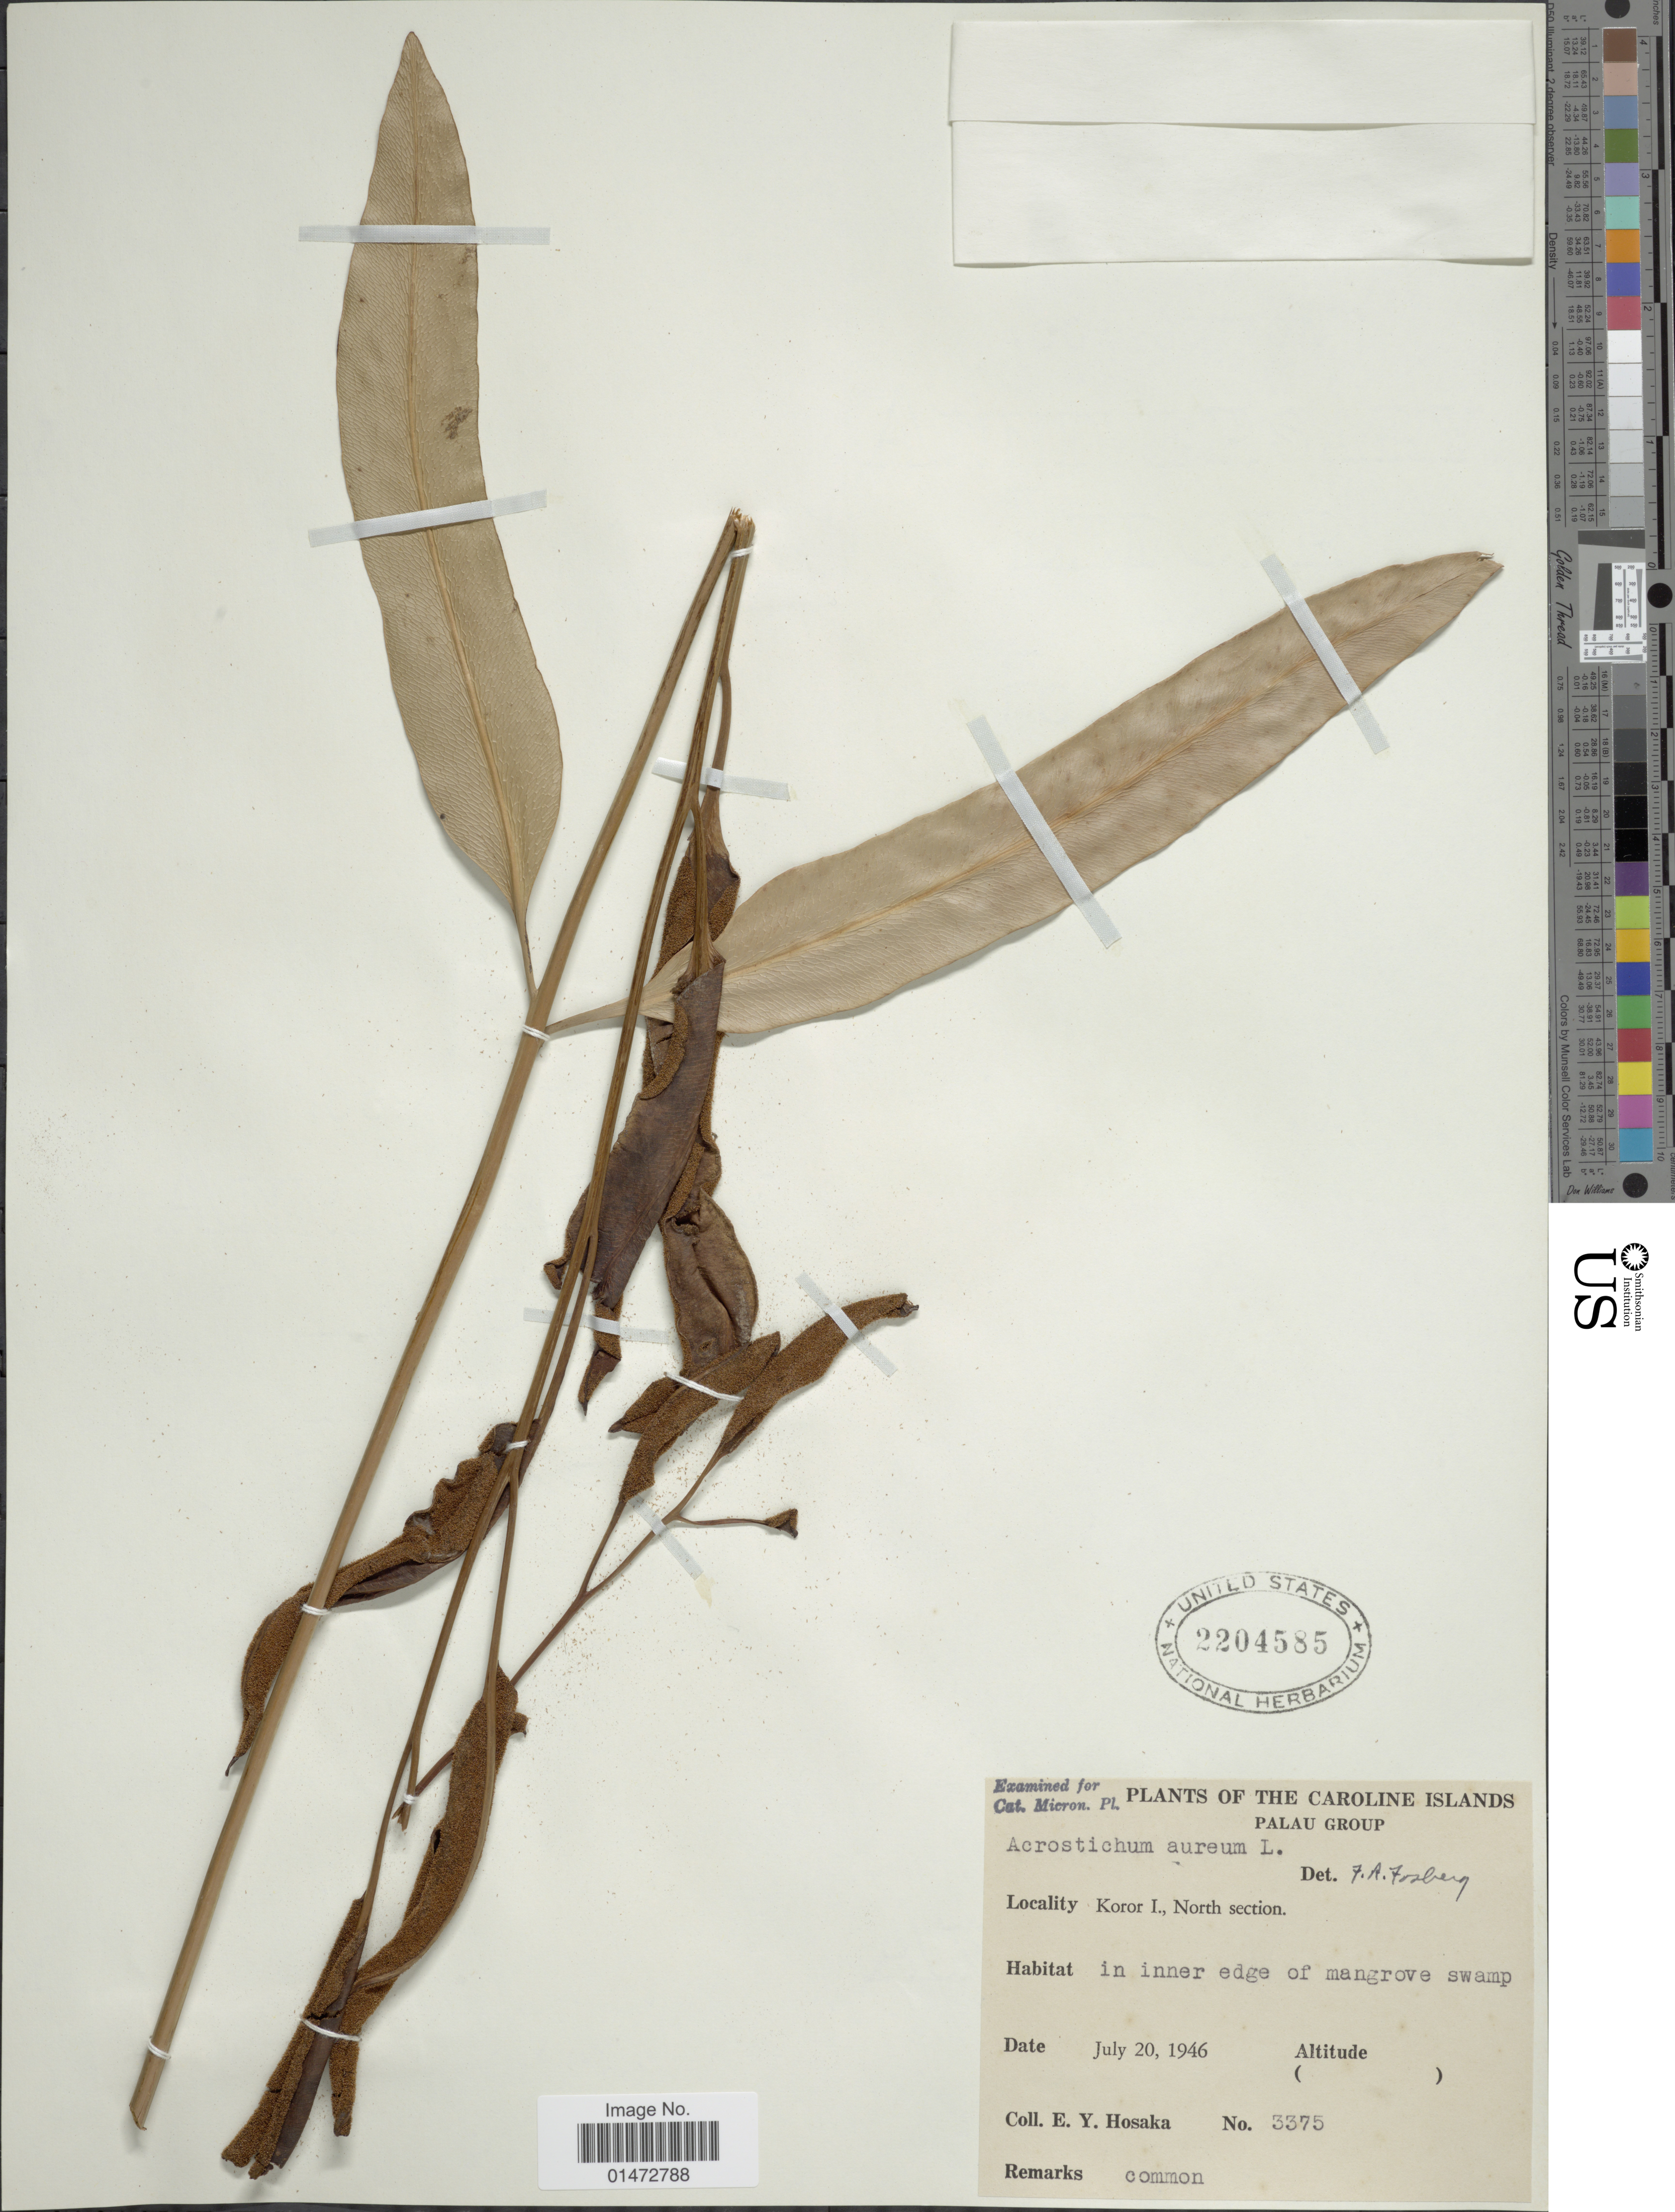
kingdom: Plantae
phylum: Tracheophyta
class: Polypodiopsida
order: Polypodiales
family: Pteridaceae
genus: Acrostichum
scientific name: Acrostichum aureum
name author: L.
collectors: E. Y. Hosaka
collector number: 3375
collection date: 1946-07-20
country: Palau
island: Oreor [Koror]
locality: The Caroline Islands. Palau Group. Koror I., North section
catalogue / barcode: US 2204585